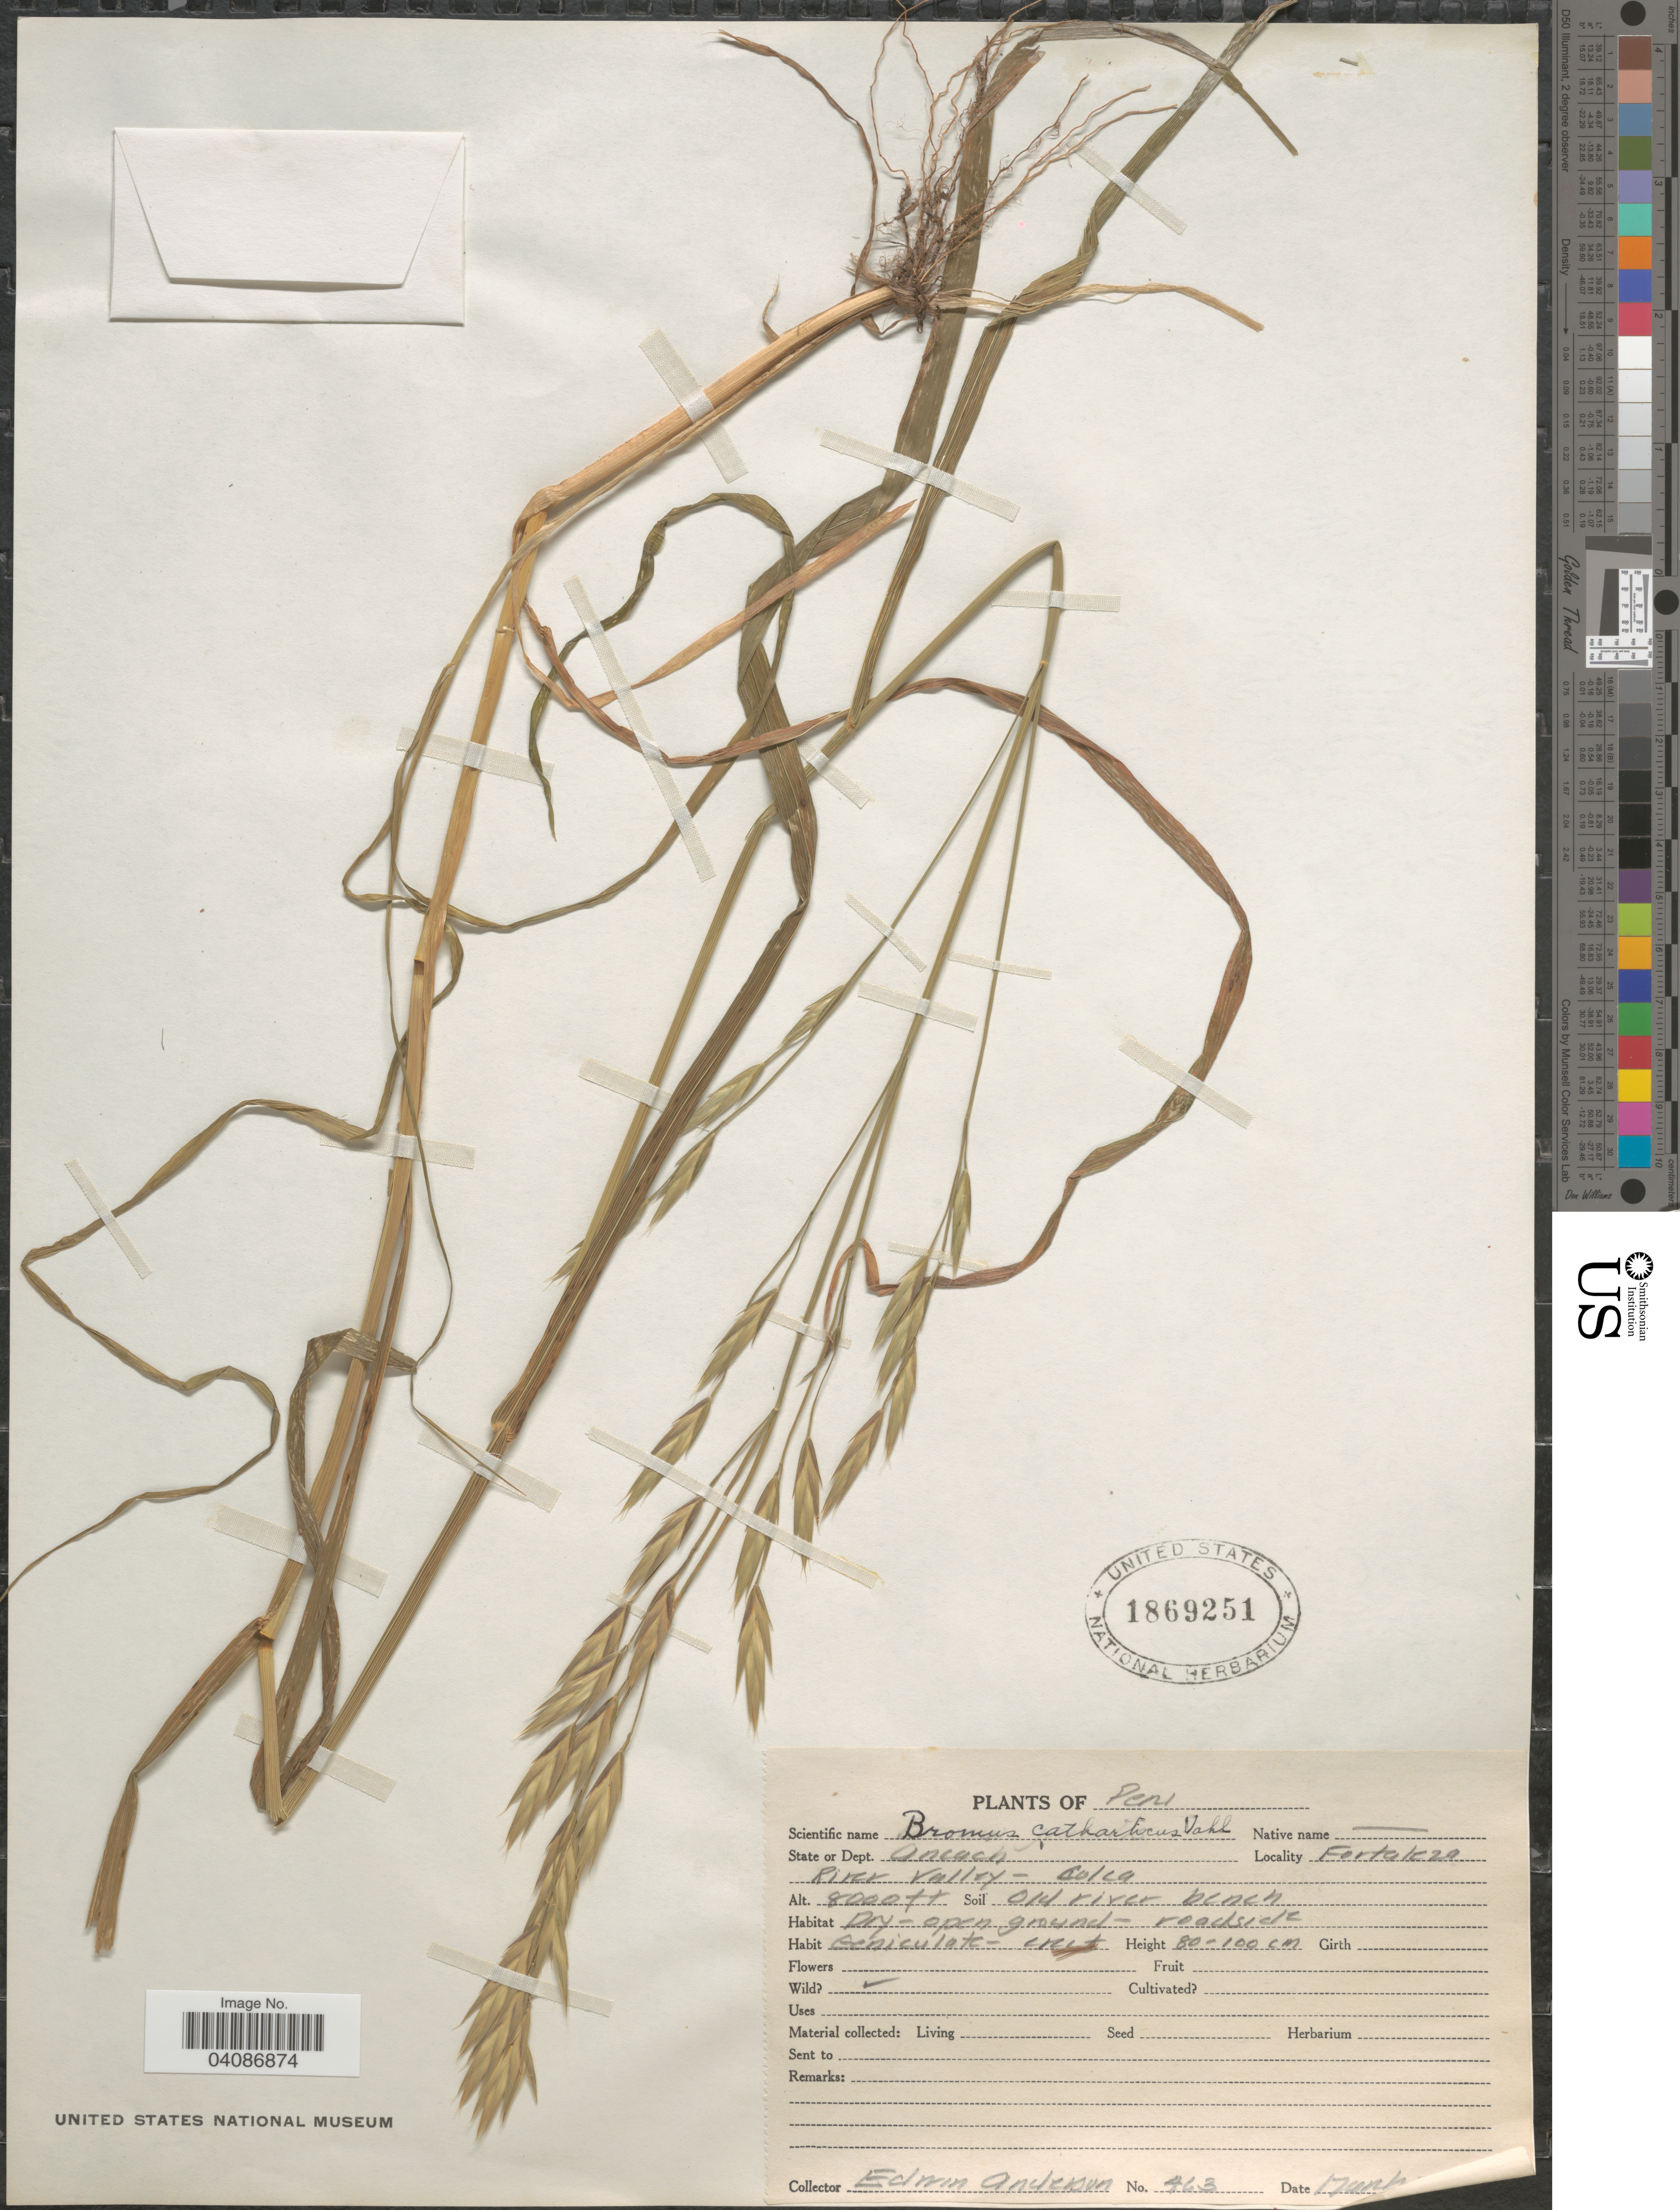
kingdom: Plantae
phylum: Tracheophyta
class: Liliopsida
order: Poales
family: Poaceae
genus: Bromus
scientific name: Bromus catharticus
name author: Vahl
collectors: E. Anderson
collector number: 463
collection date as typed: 17 !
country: Peru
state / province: Ancash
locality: Dept. Ancach. Fortaleza River Valley-Colca.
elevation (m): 2438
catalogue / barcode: US 1869251